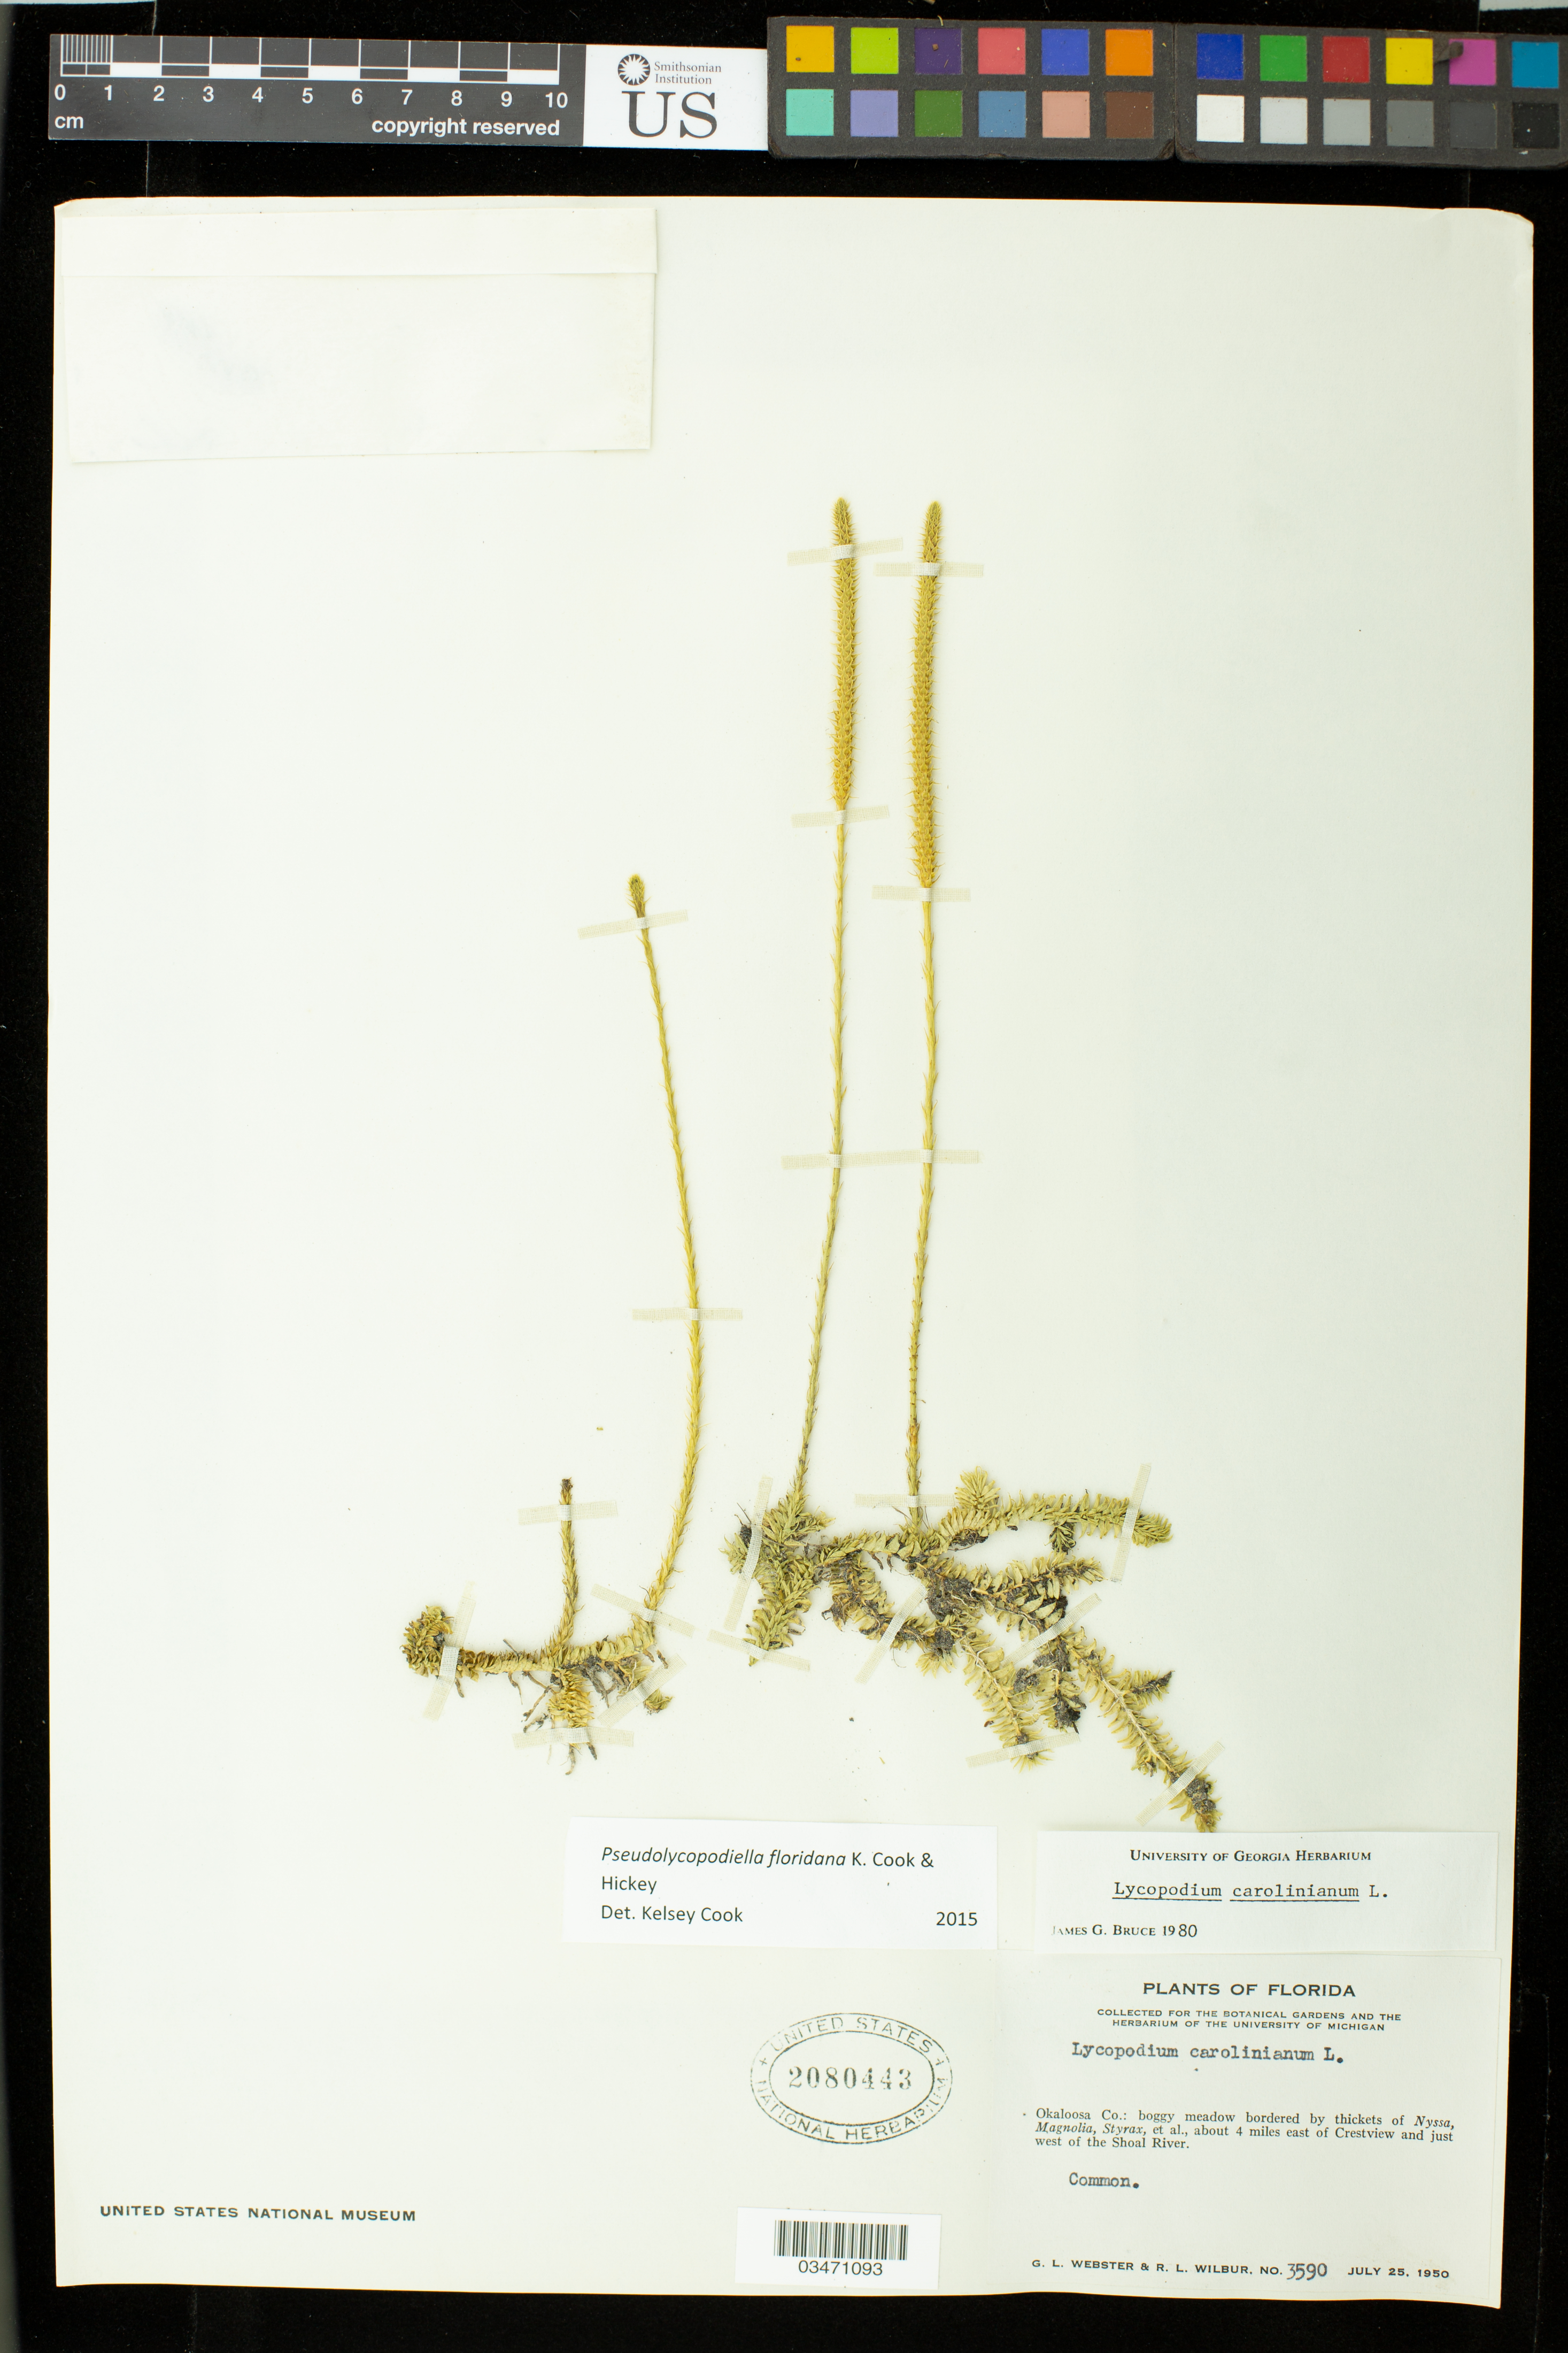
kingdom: Plantae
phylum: Tracheophyta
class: Lycopodiopsida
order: Lycopodiales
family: Lycopodiaceae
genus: Pseudolycopodiella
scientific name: Pseudolycopodiella floridanum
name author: K. Cook & Hickey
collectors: G. L. Webster & R. L. Wilbur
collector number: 3590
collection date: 1950-07-25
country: United States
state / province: Florida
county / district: Okaloosa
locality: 4 mi. E of Crestview and W of the Shoal River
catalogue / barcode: US 2080443